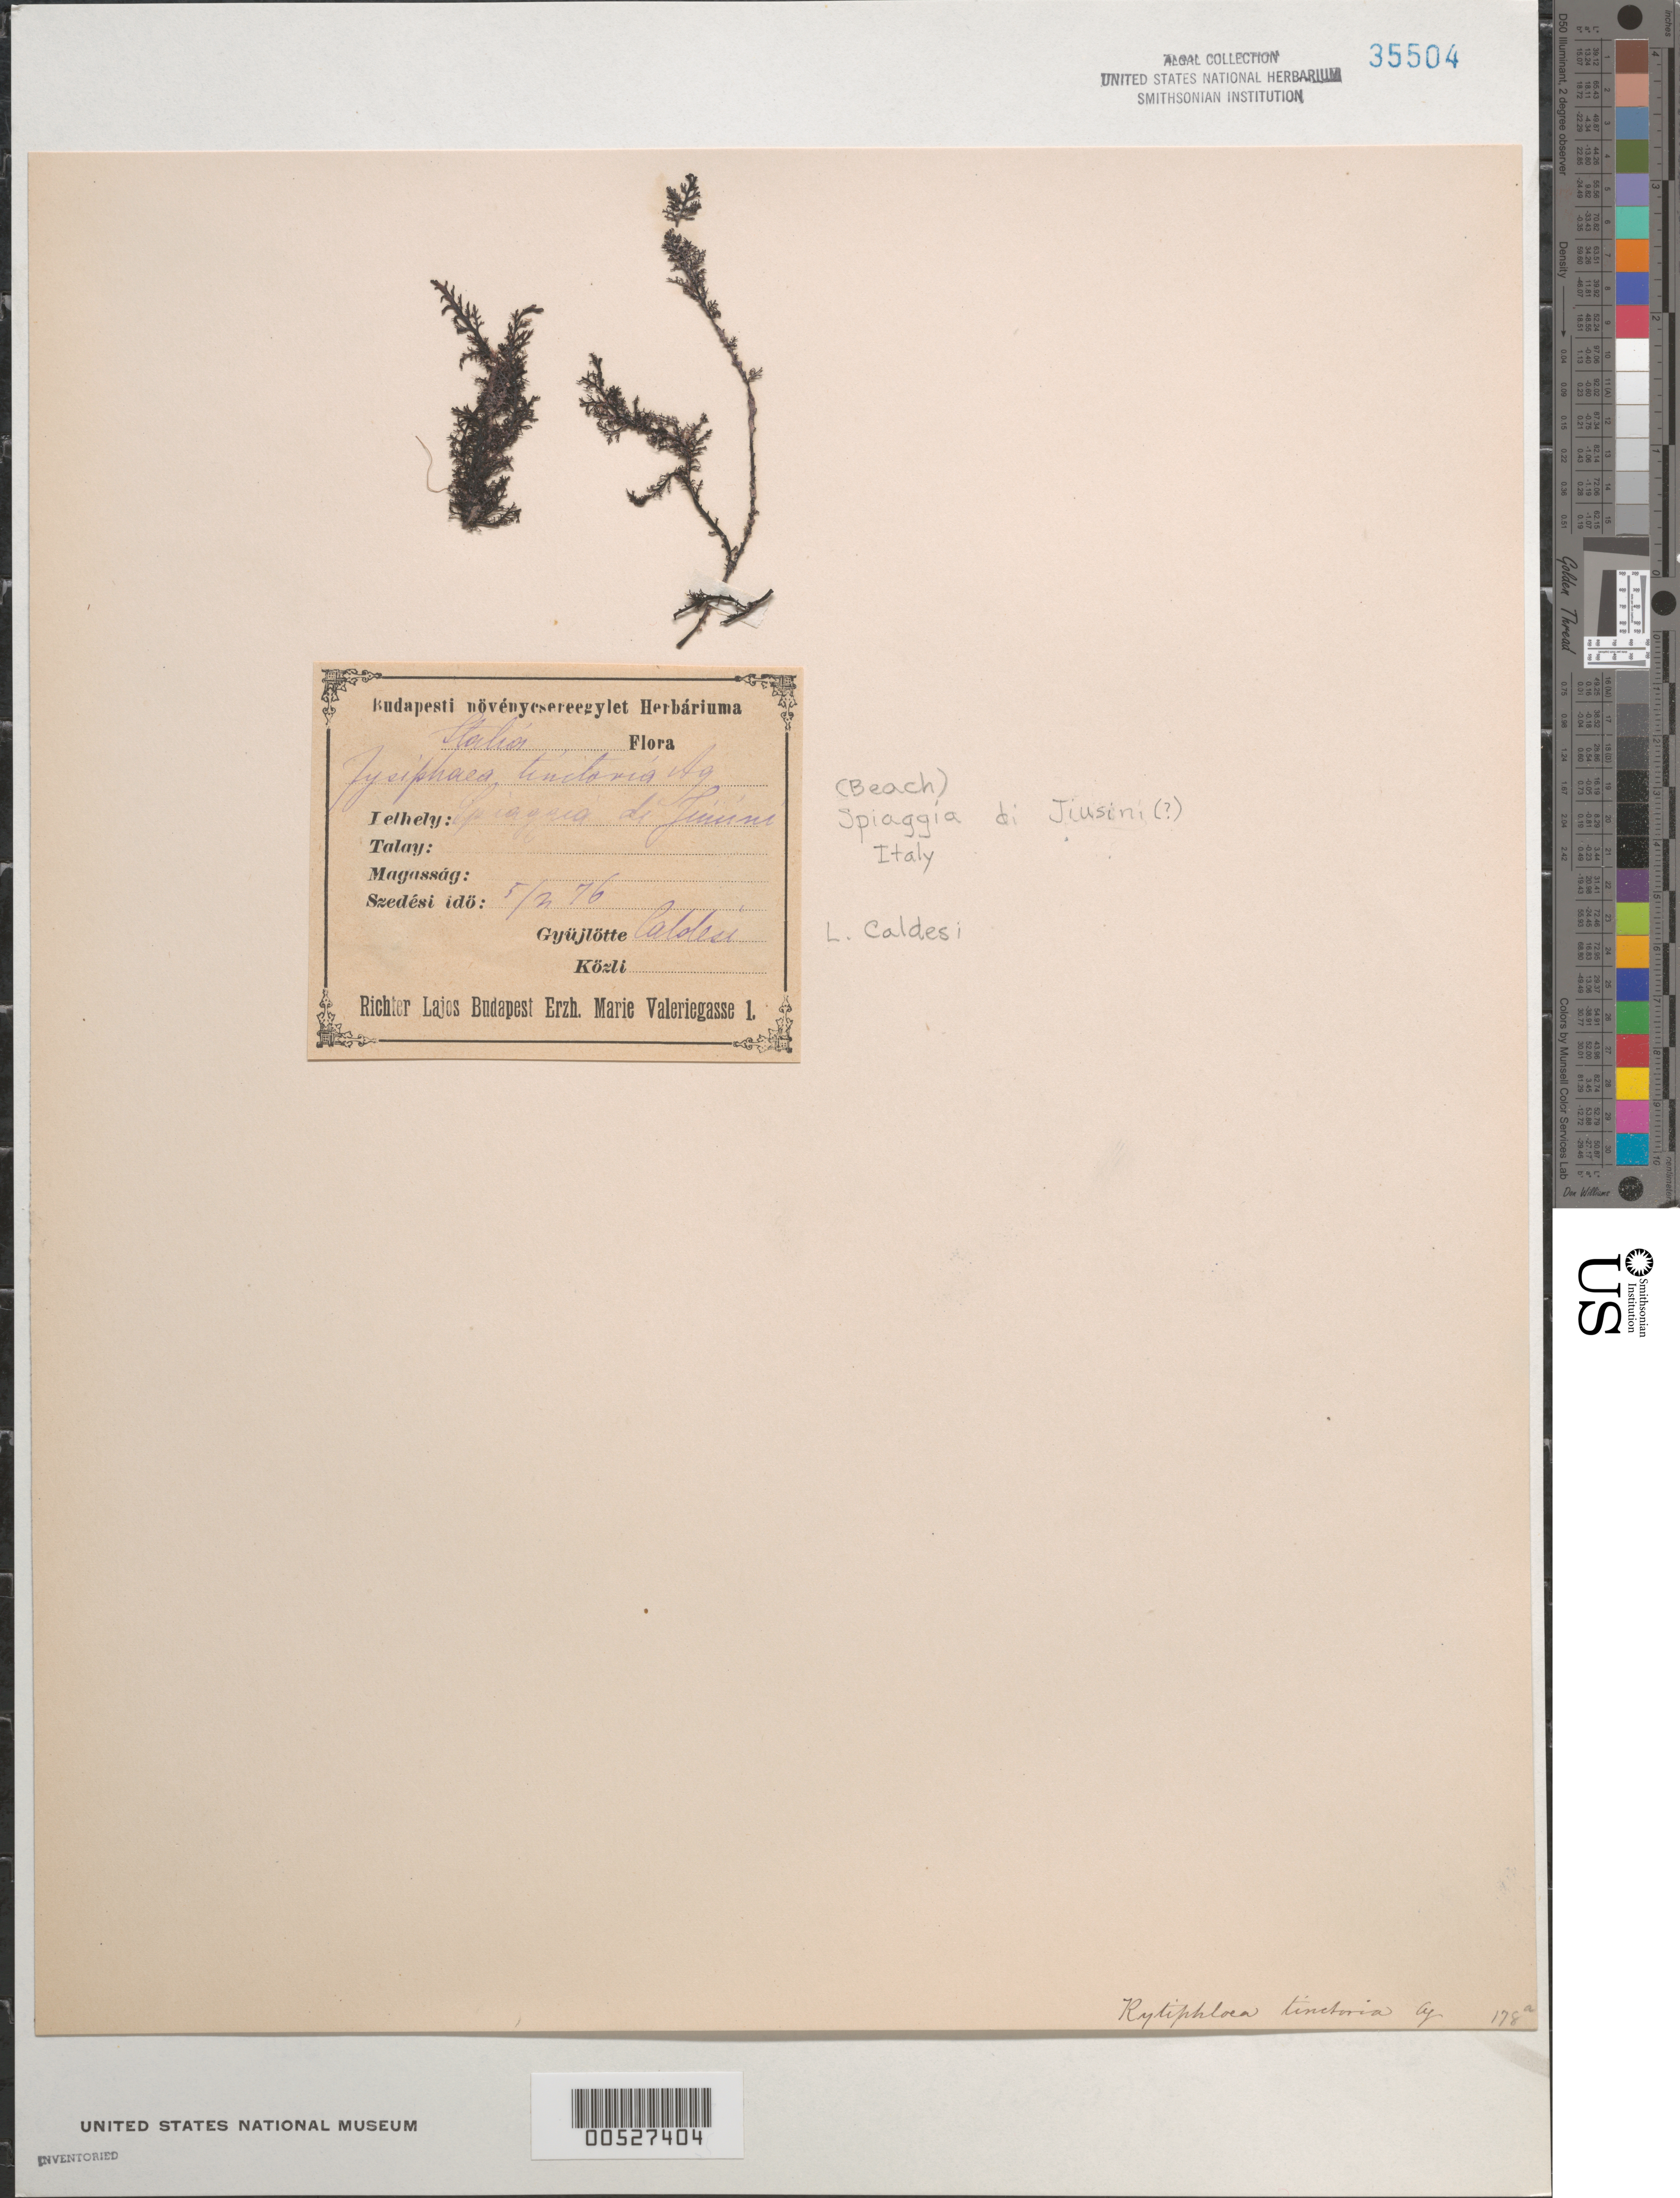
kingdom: Plantae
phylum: Rhodophyta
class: Florideophyceae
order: Ceramiales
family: Rhodomelaceae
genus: Rytiphloea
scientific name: Rytiphloea tinctoria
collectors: L. Caldesi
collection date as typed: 05 Mar 1876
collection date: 1876-03-05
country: Italy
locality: Beach of jiusini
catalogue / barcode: US 35504